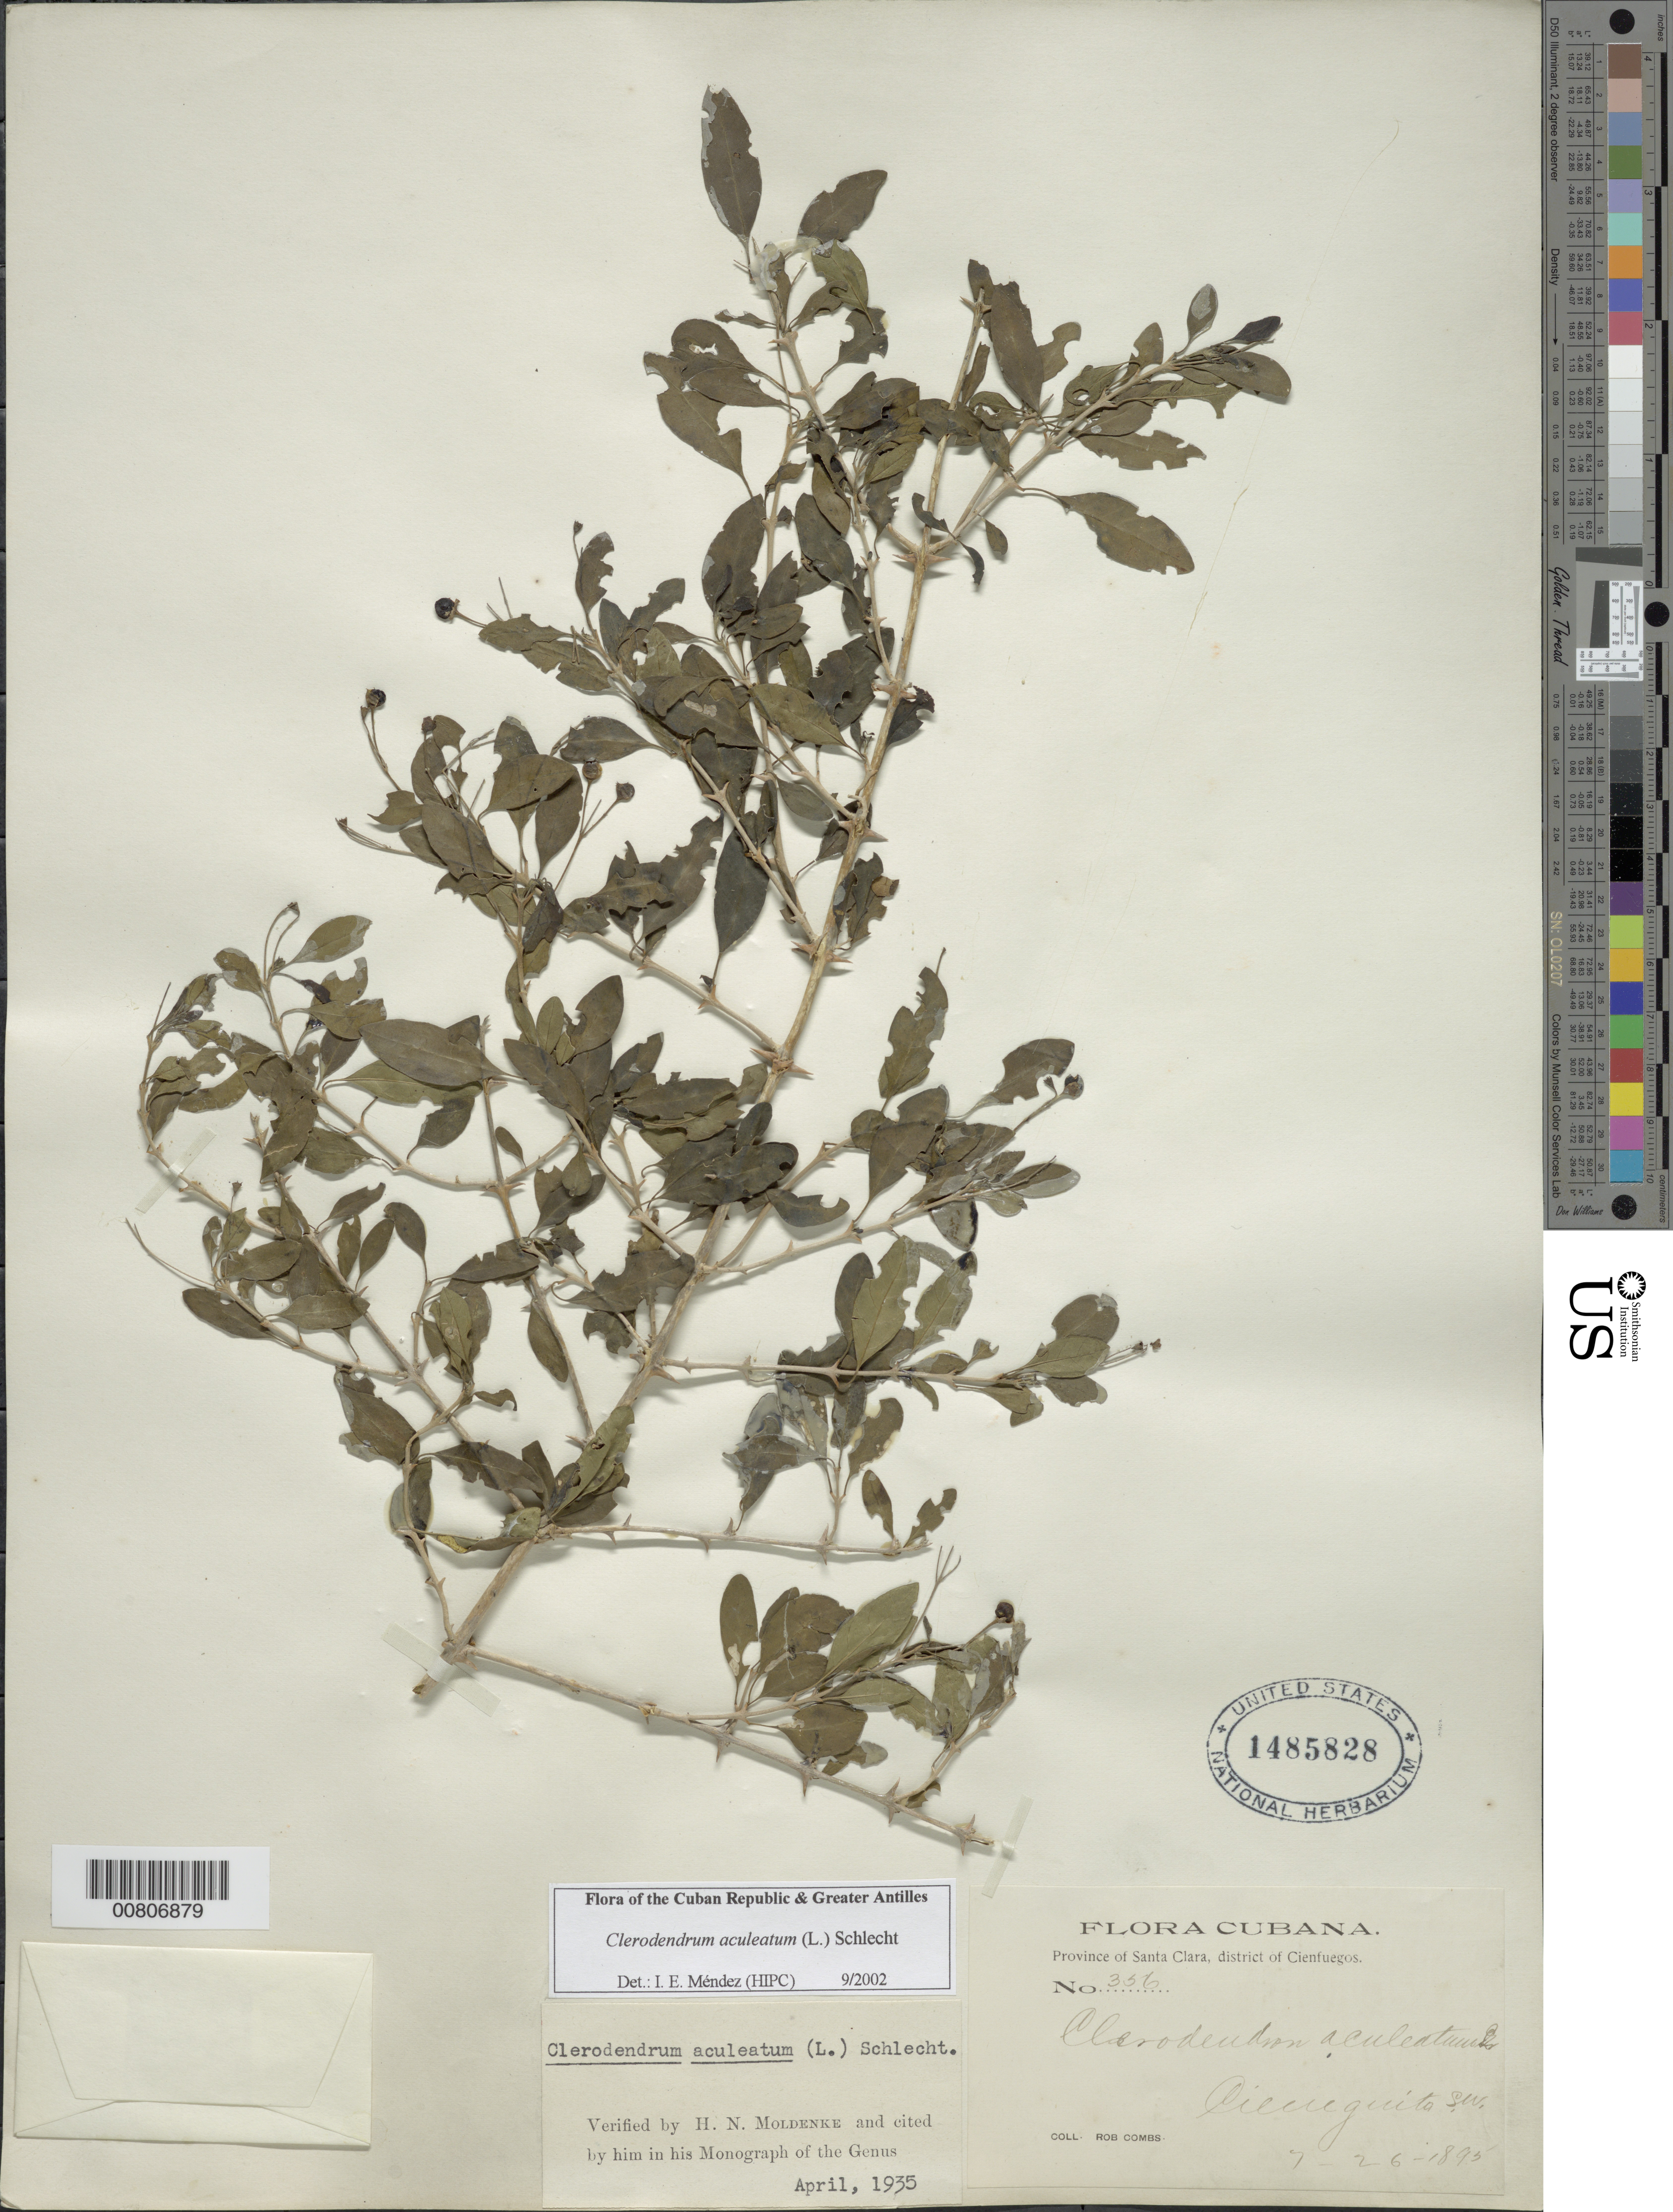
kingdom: Plantae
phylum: Tracheophyta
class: Magnoliopsida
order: Lamiales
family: Lamiaceae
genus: Clerodendrum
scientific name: Clerodendrum aculeatum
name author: (L.) Schltdl.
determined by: Méndez, Isidro E., (HIPC)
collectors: R. Combs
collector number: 356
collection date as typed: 26 Jul 1895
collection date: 1895-07-26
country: Cuba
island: Cuba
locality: Cieneguito, SW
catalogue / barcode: US 1485828